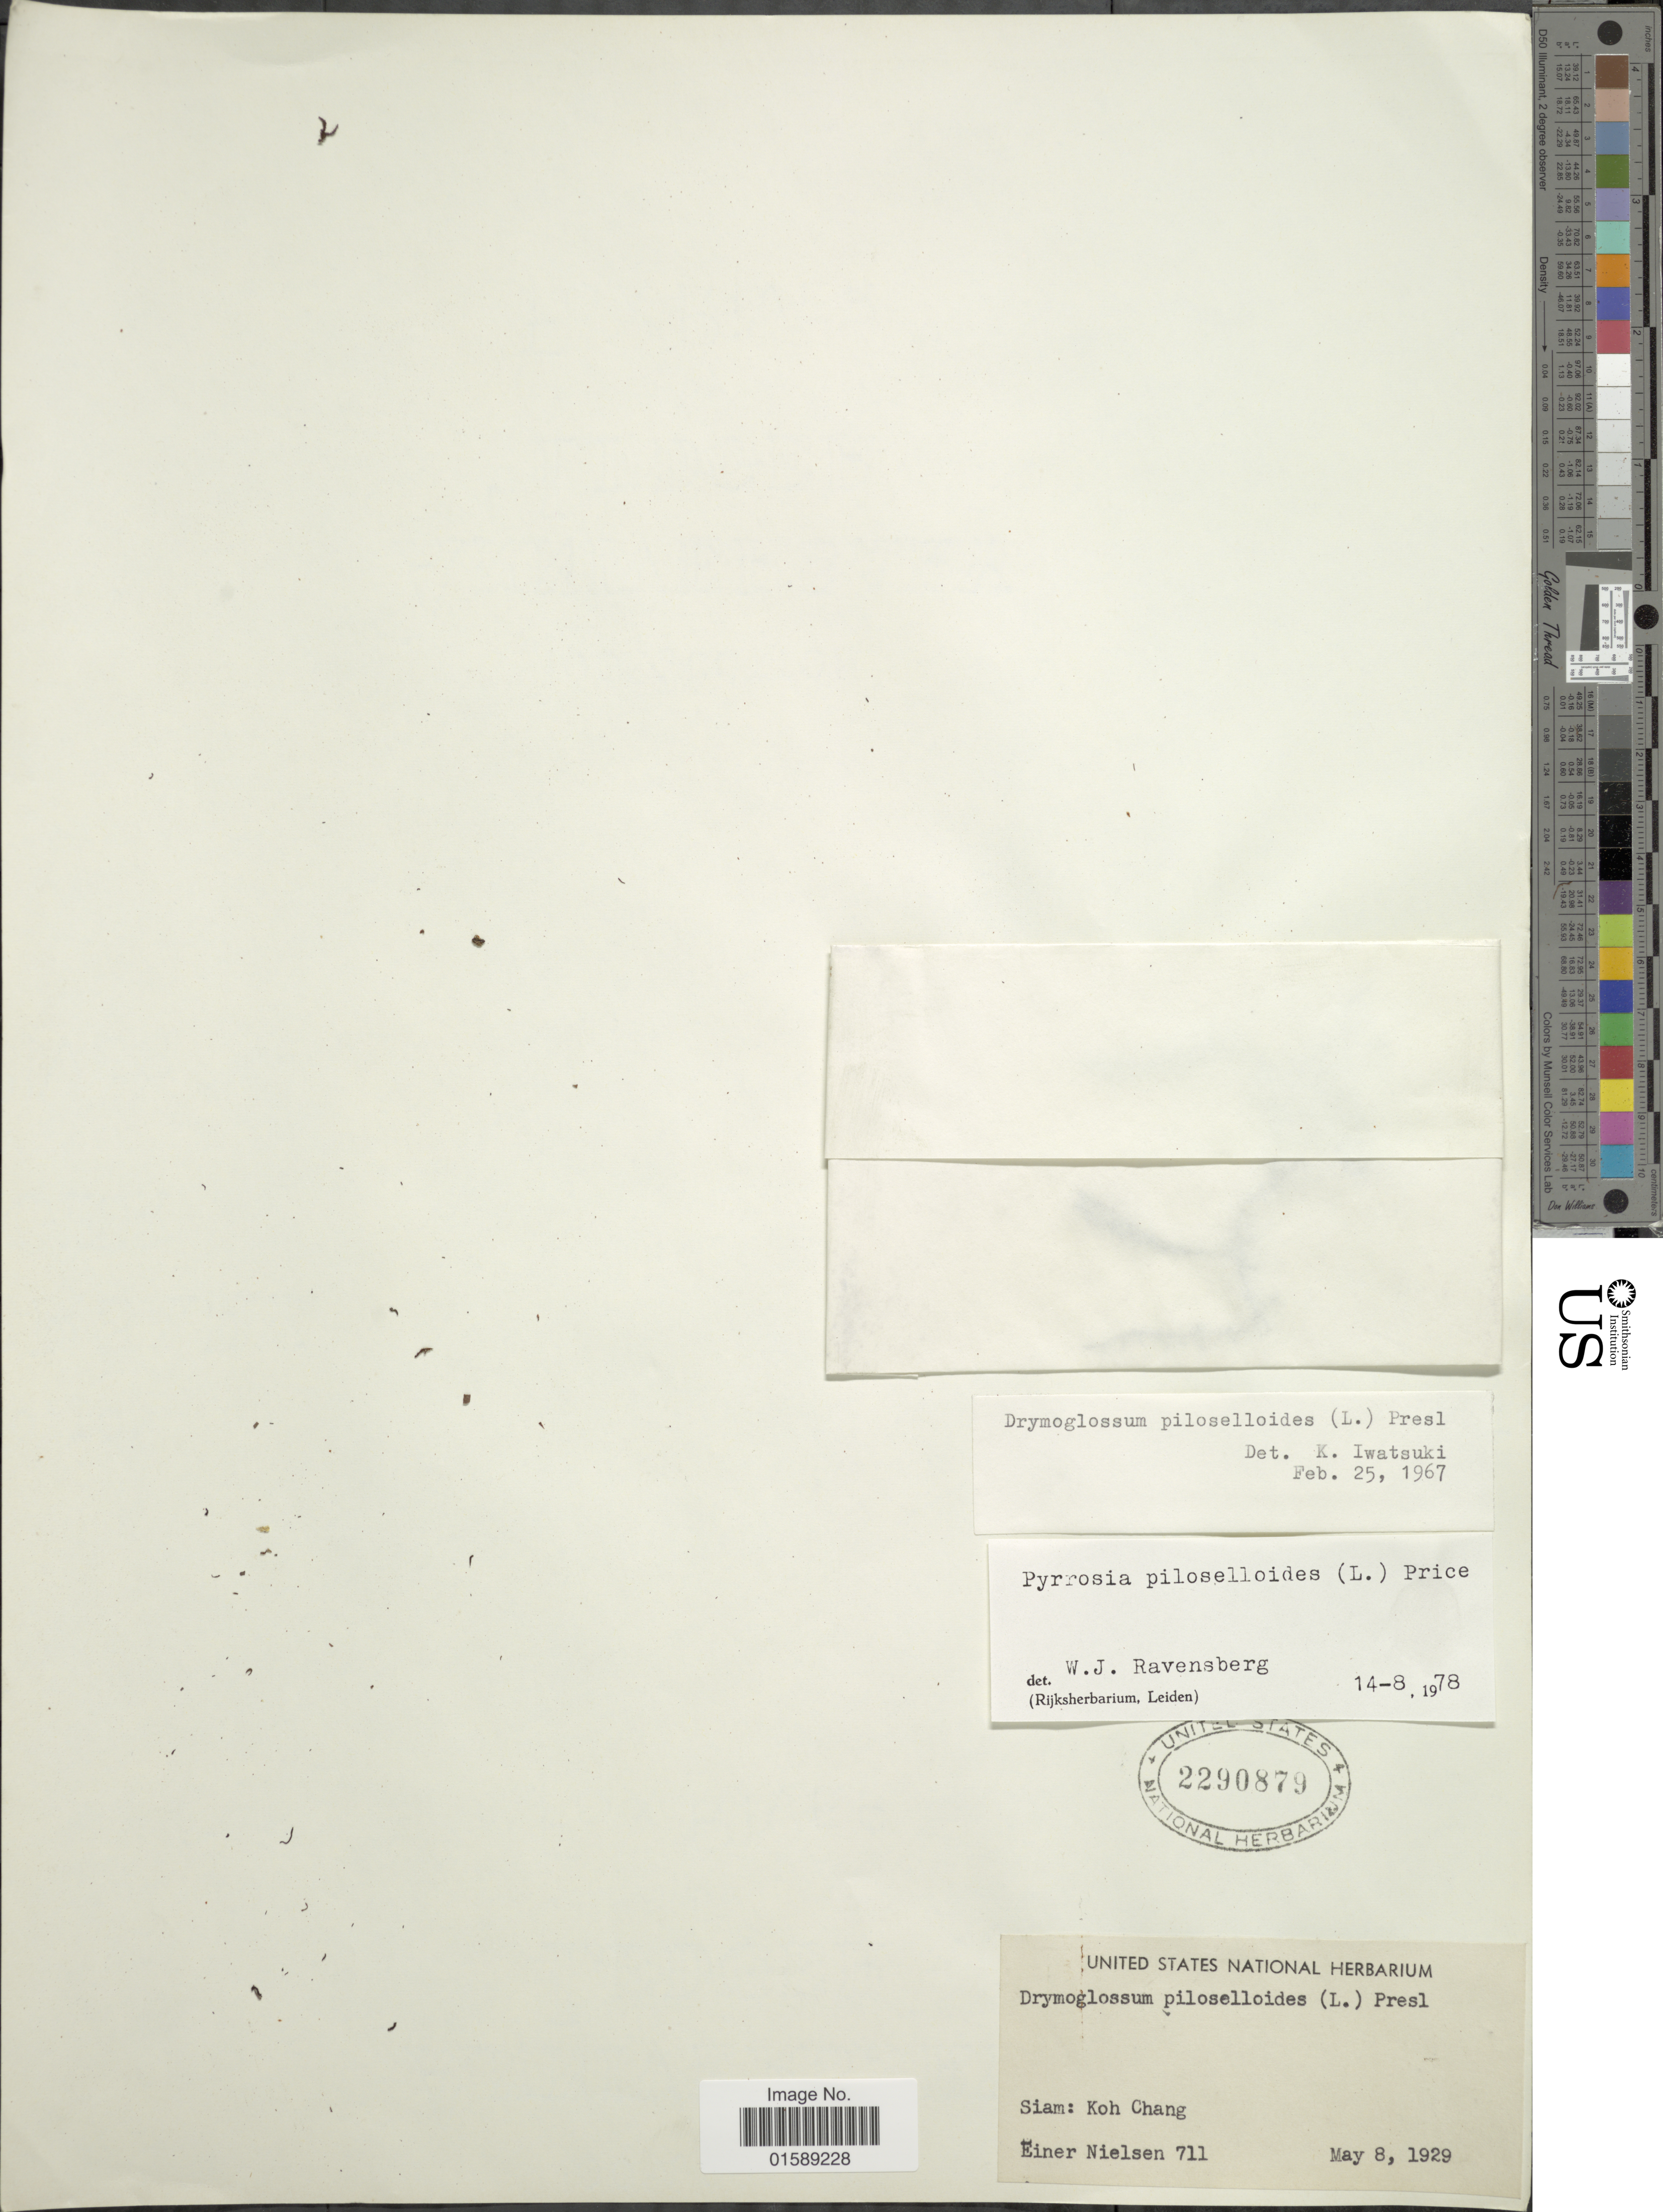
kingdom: Plantae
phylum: Tracheophyta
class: Polypodiopsida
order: Polypodiales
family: Polypodiaceae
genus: Pyrrosia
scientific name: Pyrrosia piloselloides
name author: (L.) M.G. Price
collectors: E. Nielsen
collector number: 711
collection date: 1929-05-08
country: Thailand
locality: Siam: Koh Chang.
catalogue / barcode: US 2290879